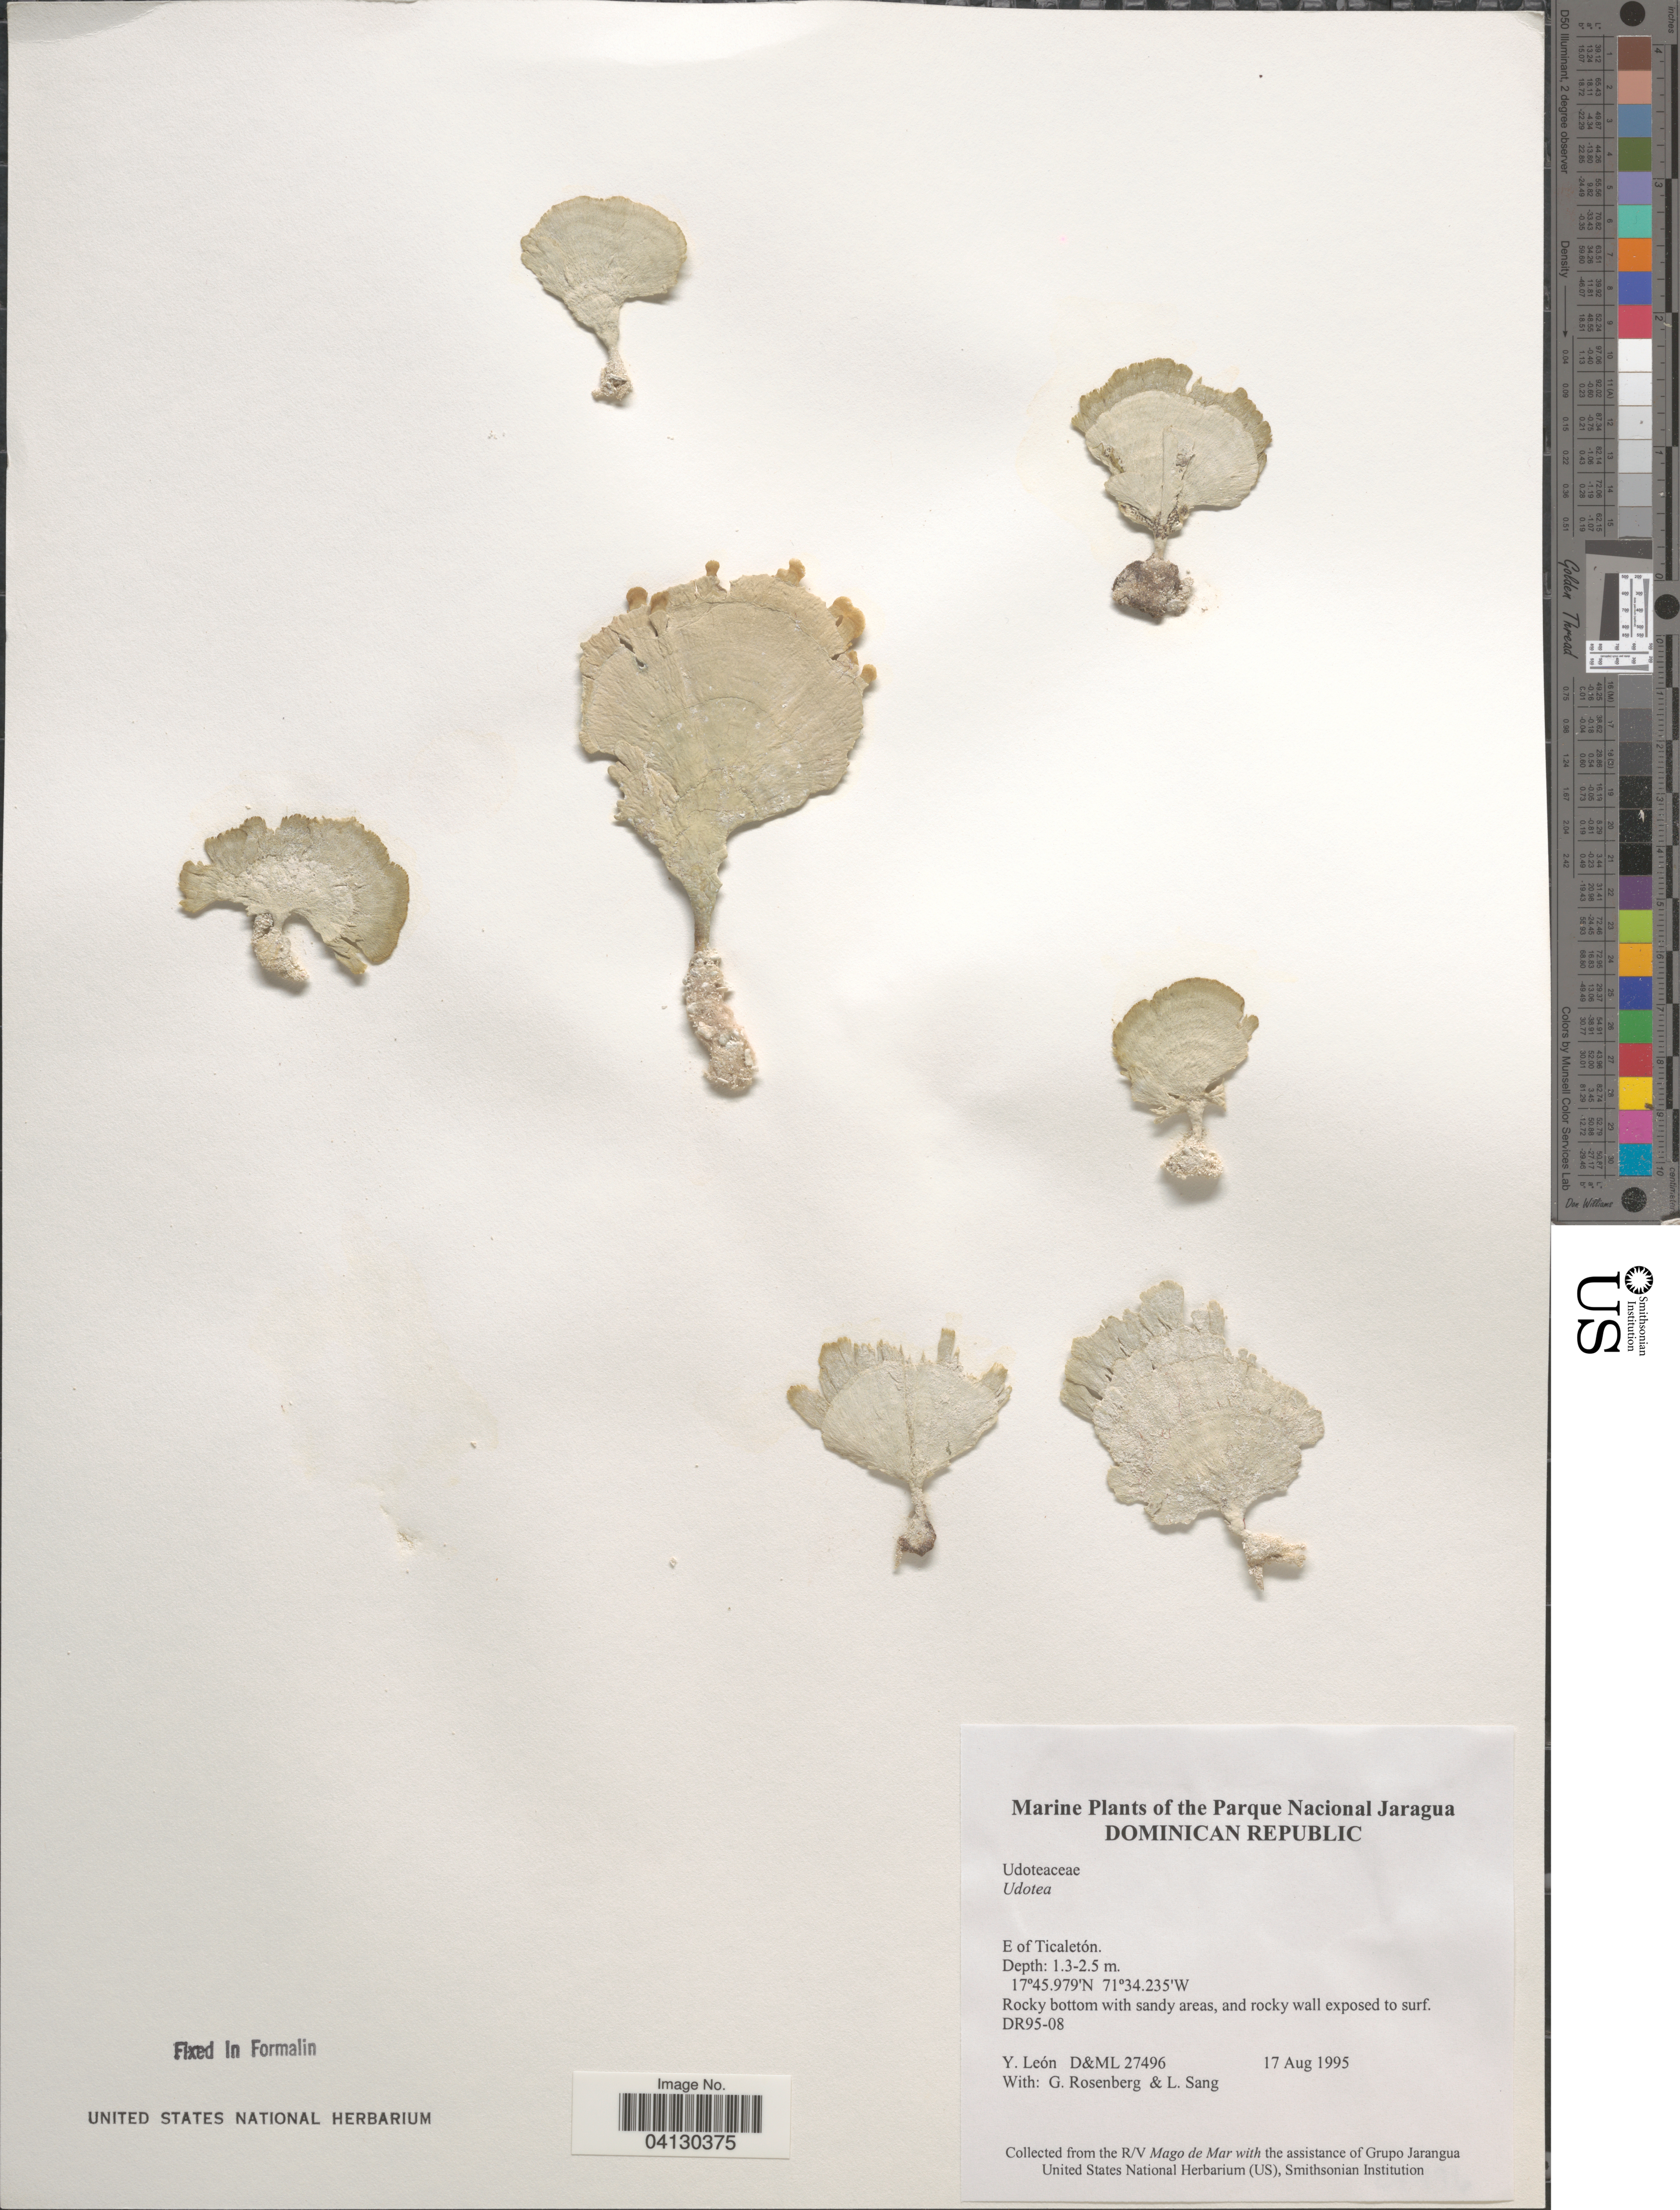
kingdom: Plantae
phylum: Chlorophyta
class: Ulvophyceae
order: Bryopsidales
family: Udoteaceae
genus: Udotea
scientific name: Udotea sp.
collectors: Y. León, G. Rosenberg & L. Sang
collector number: D&ML27496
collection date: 1995-08-17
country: Dominican Republic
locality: The Parque Nacional Jaragua. E of Ticaletón.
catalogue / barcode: US 328901